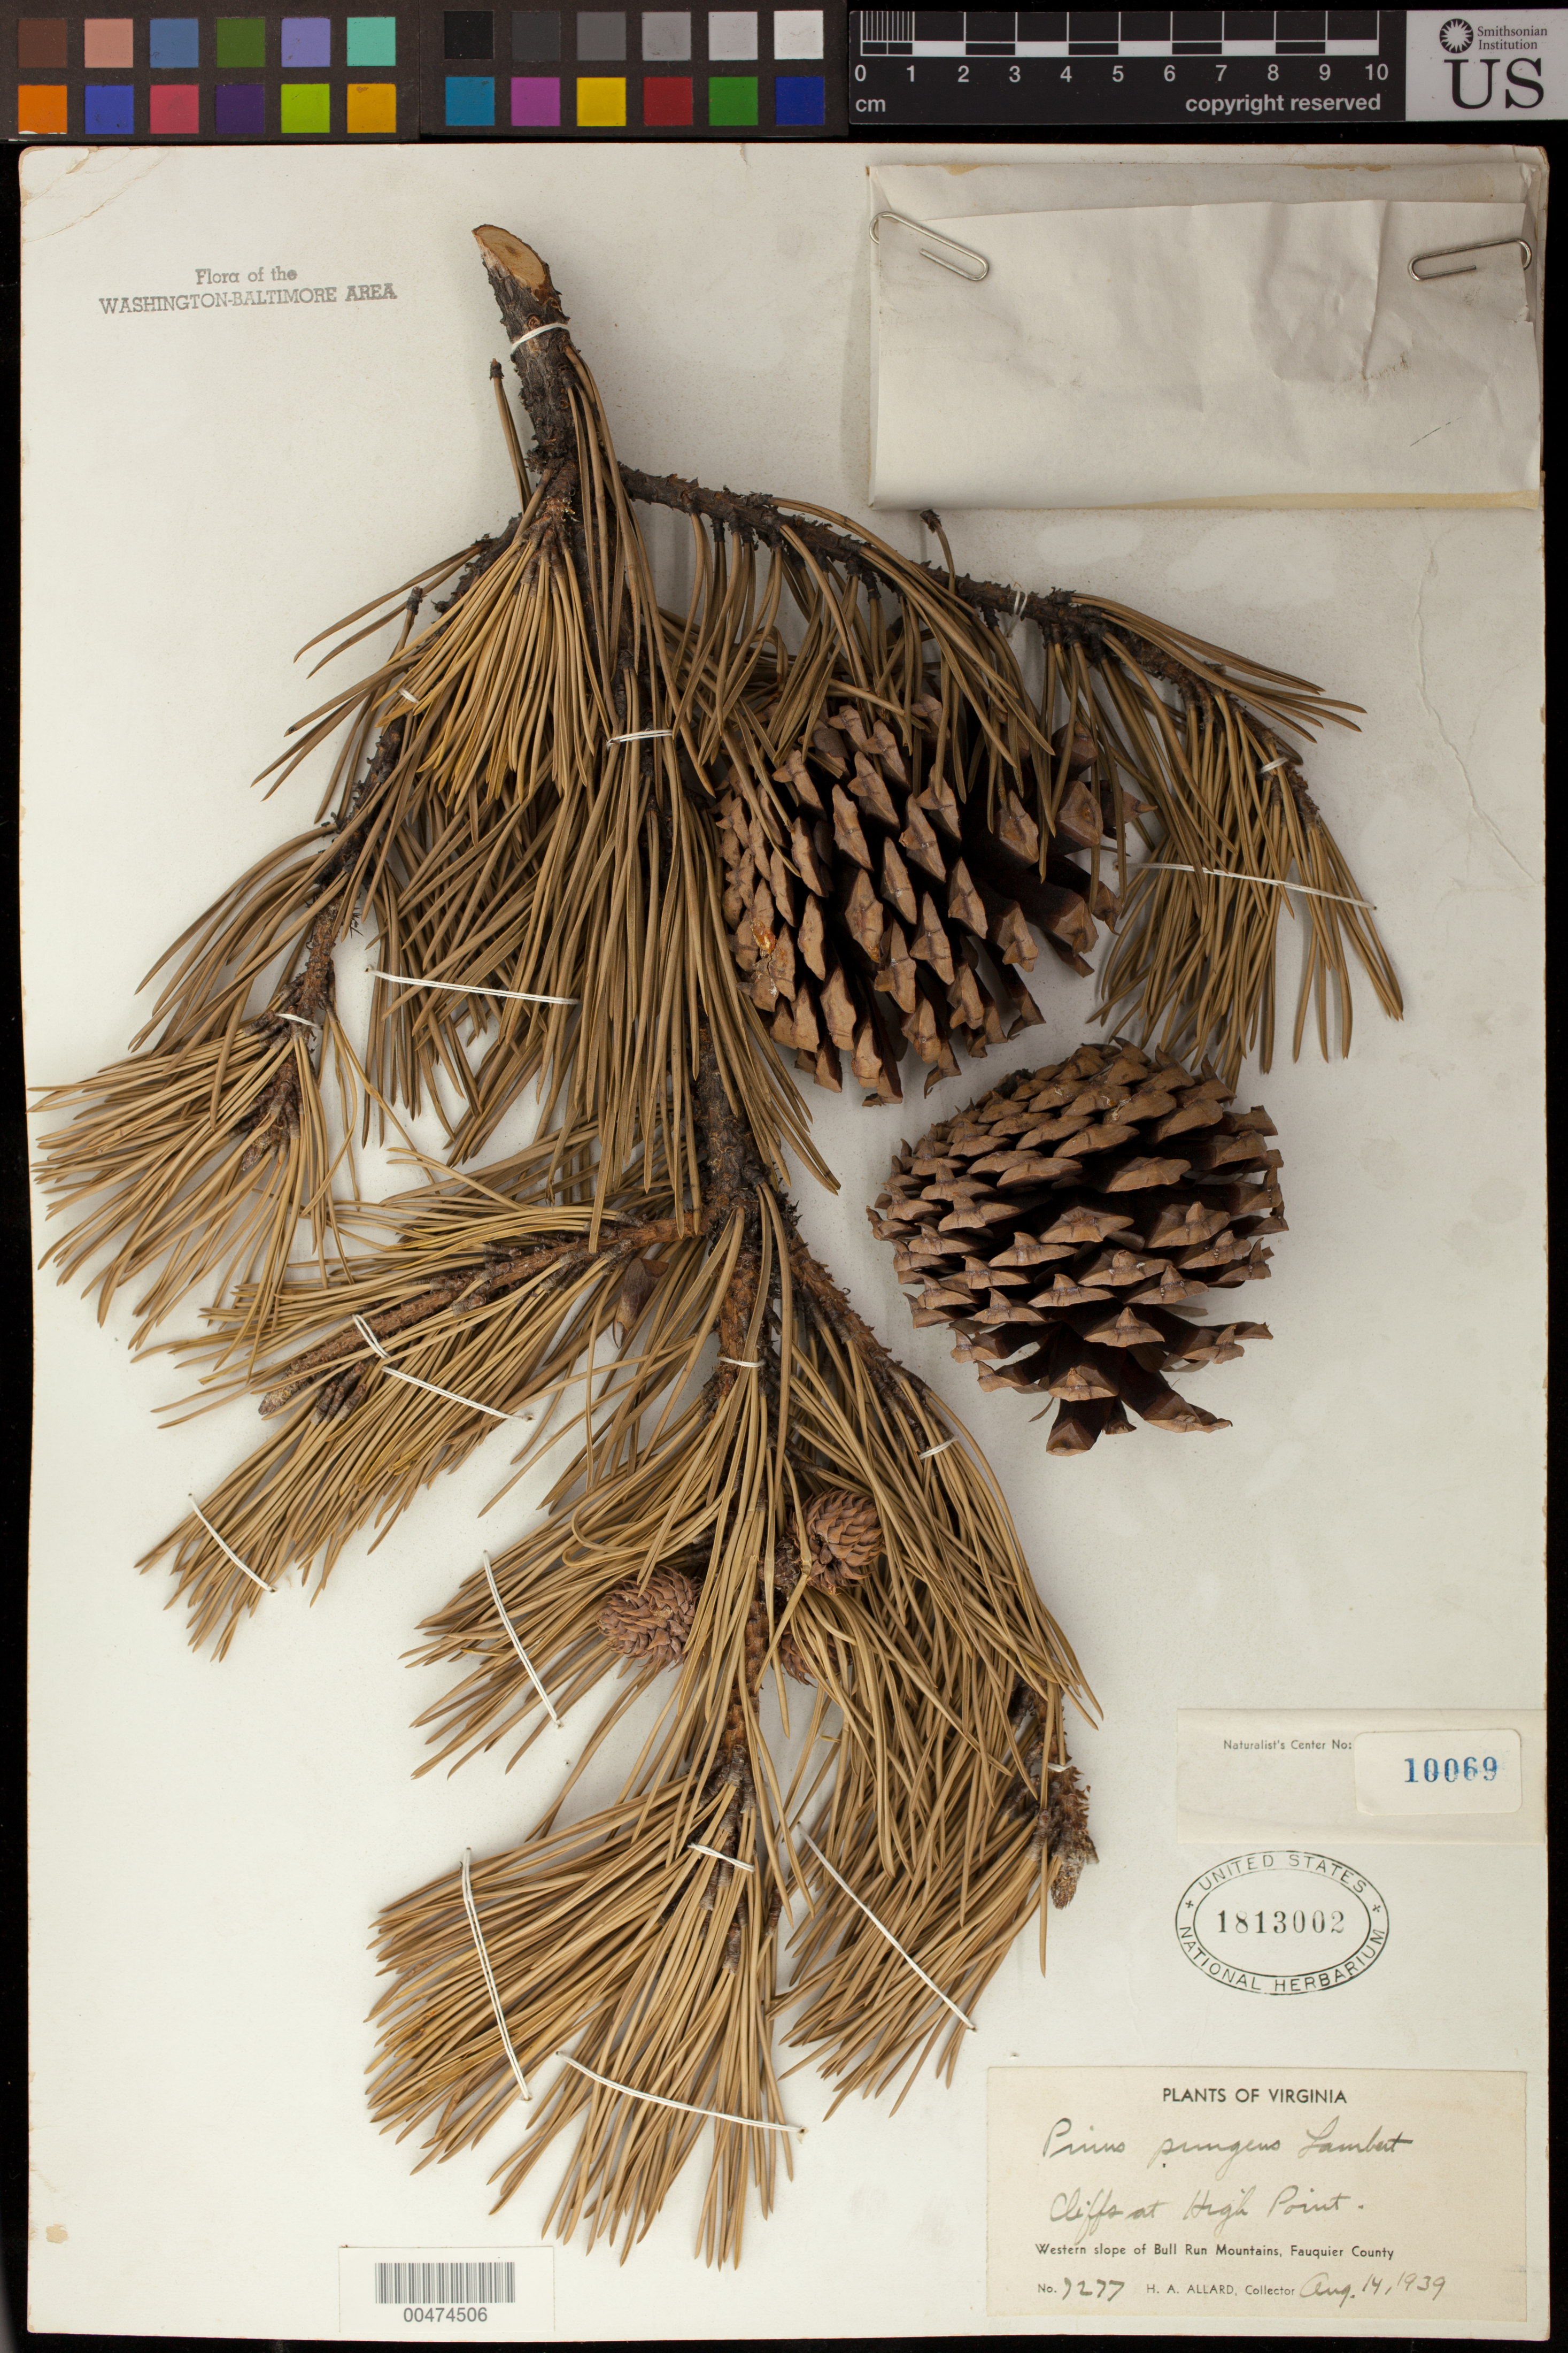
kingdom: Plantae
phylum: Tracheophyta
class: Pinopsida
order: Pinales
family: Pinaceae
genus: Pinus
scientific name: Pinus pungens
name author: Lamb.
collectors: H. A. Allard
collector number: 7277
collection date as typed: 14 Aug 1939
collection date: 1939-08-14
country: United States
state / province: Virginia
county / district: Fauquier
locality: At High Point, W slope of Bull Run Mts.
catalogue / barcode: US 1813002